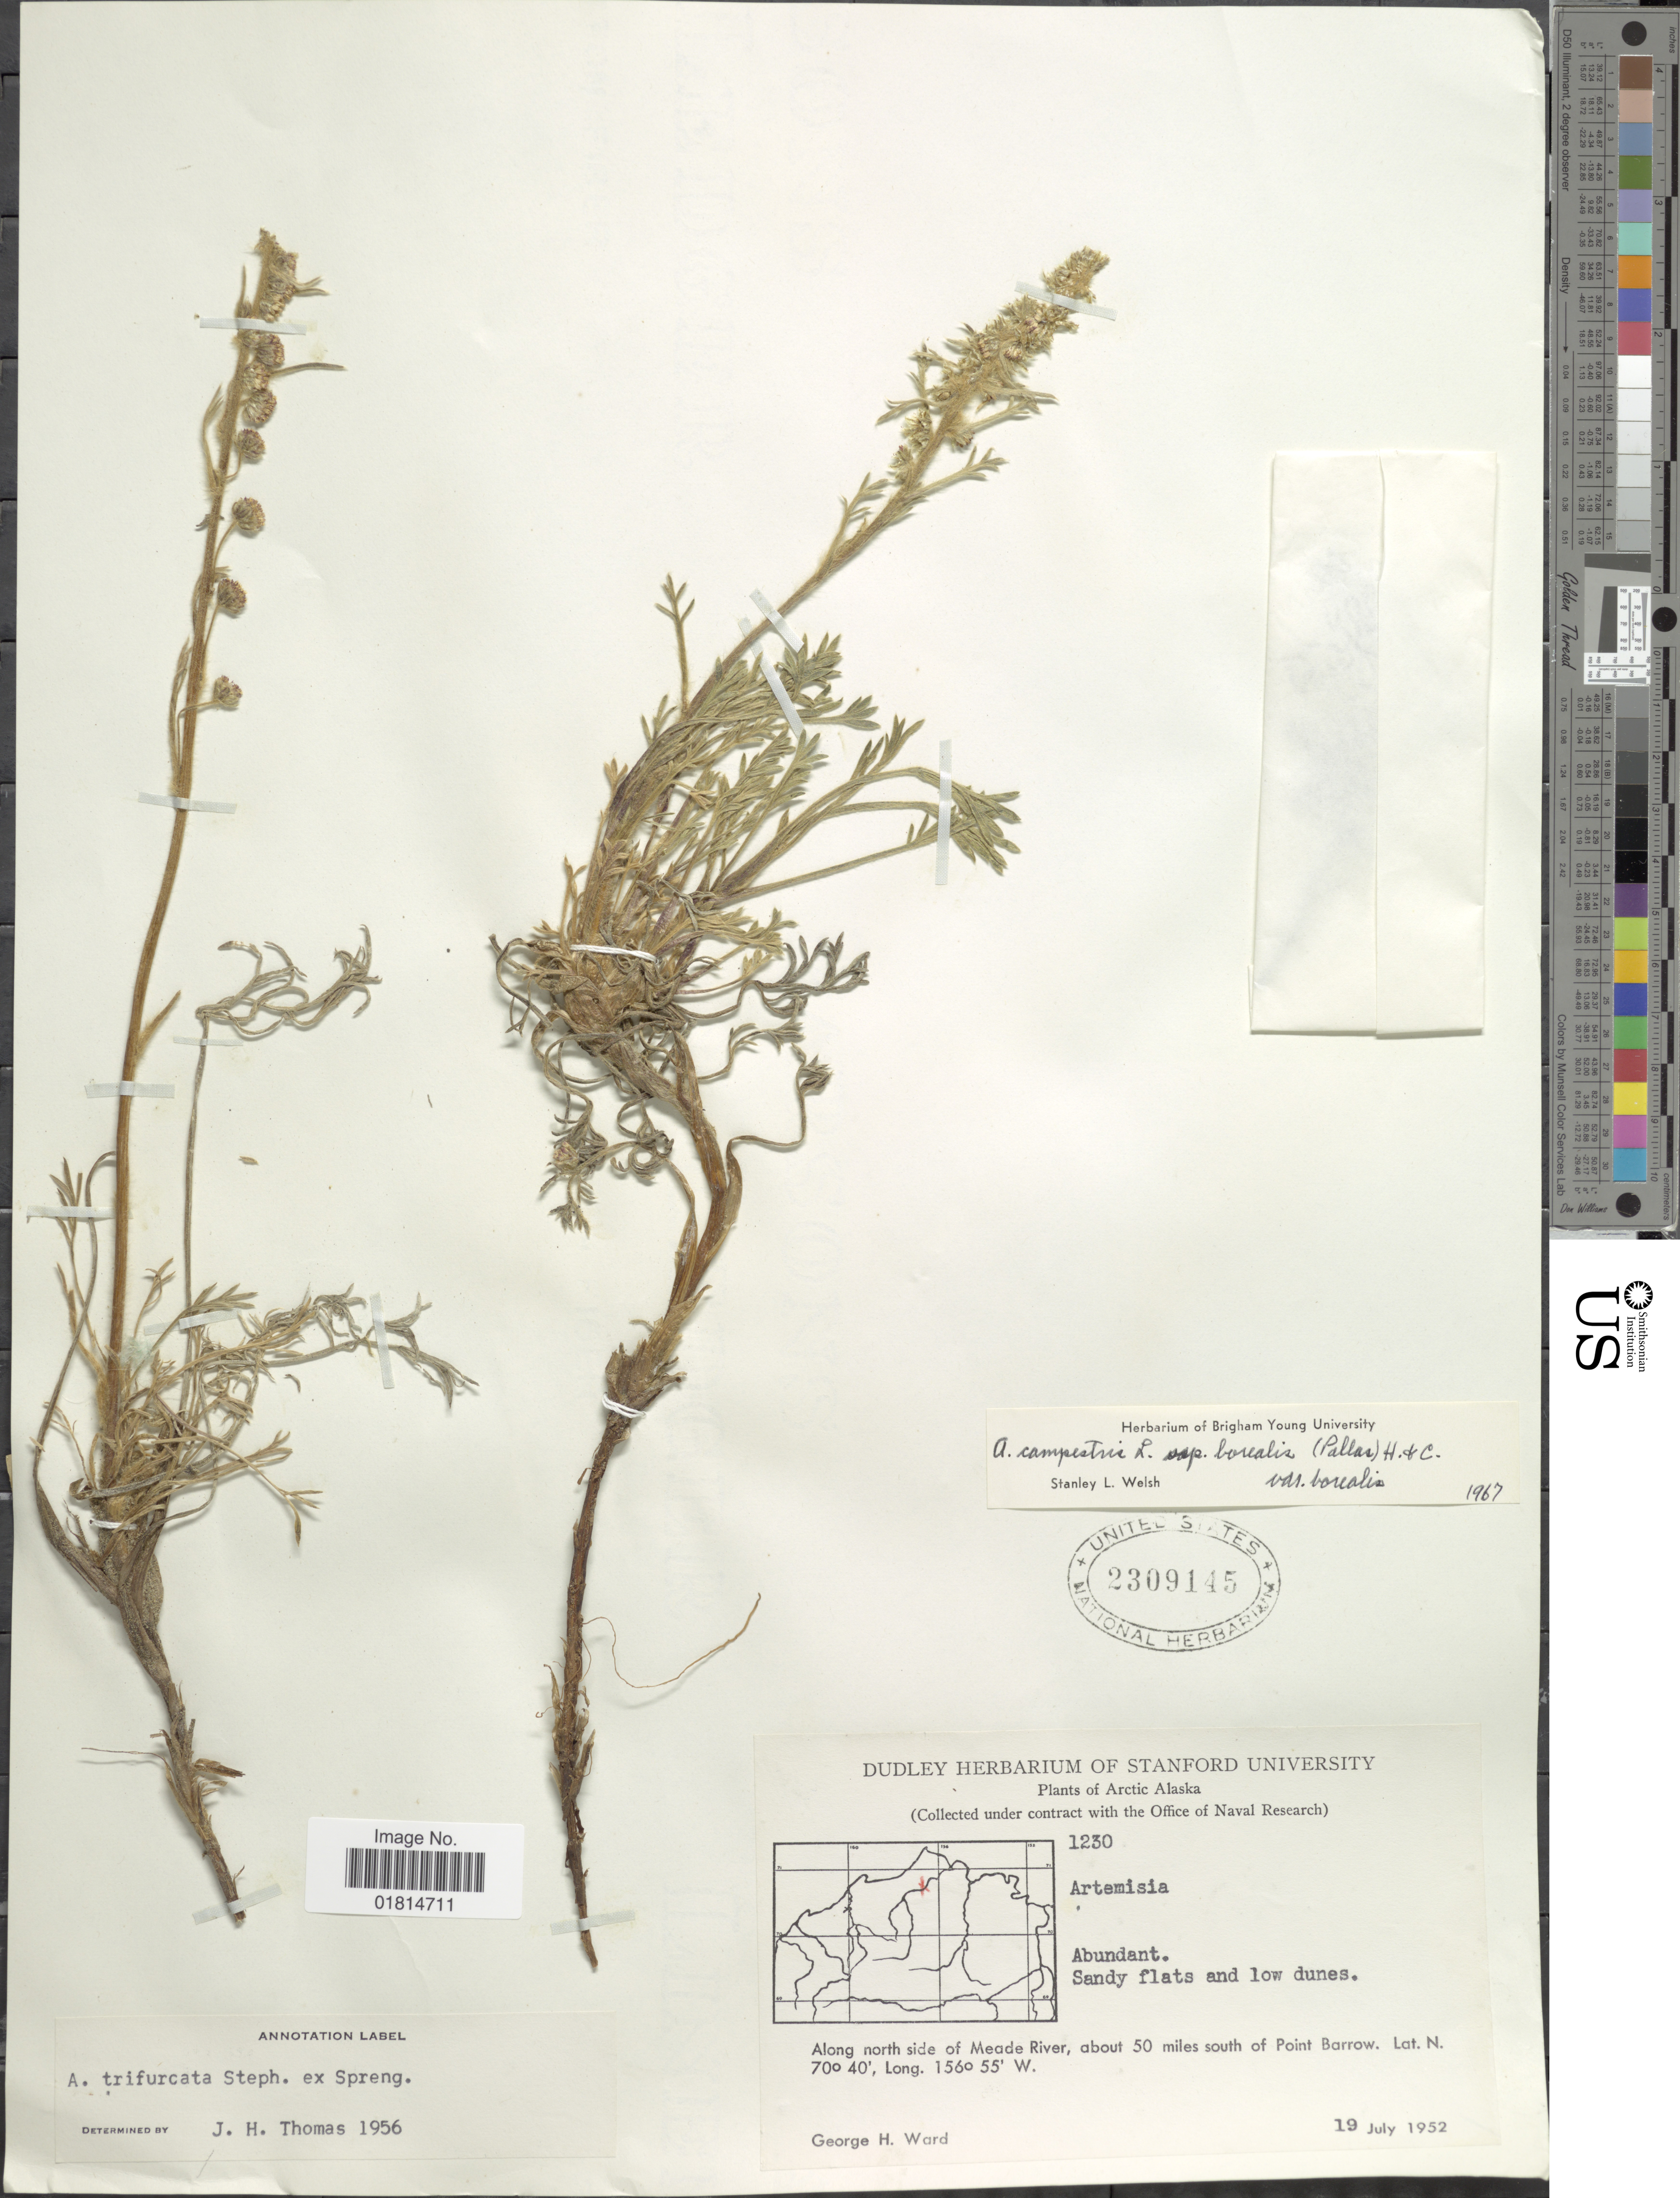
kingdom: Plantae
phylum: Tracheophyta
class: Magnoliopsida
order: Asterales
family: Asteraceae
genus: Artemisia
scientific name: Artemisia campestris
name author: L.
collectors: G. H. Ward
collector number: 1230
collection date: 1952-07-19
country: United States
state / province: Alaska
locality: Arctic Alaska. Along north side of Meade River, about 50 miles south of Point Barrow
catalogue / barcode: US 2309145